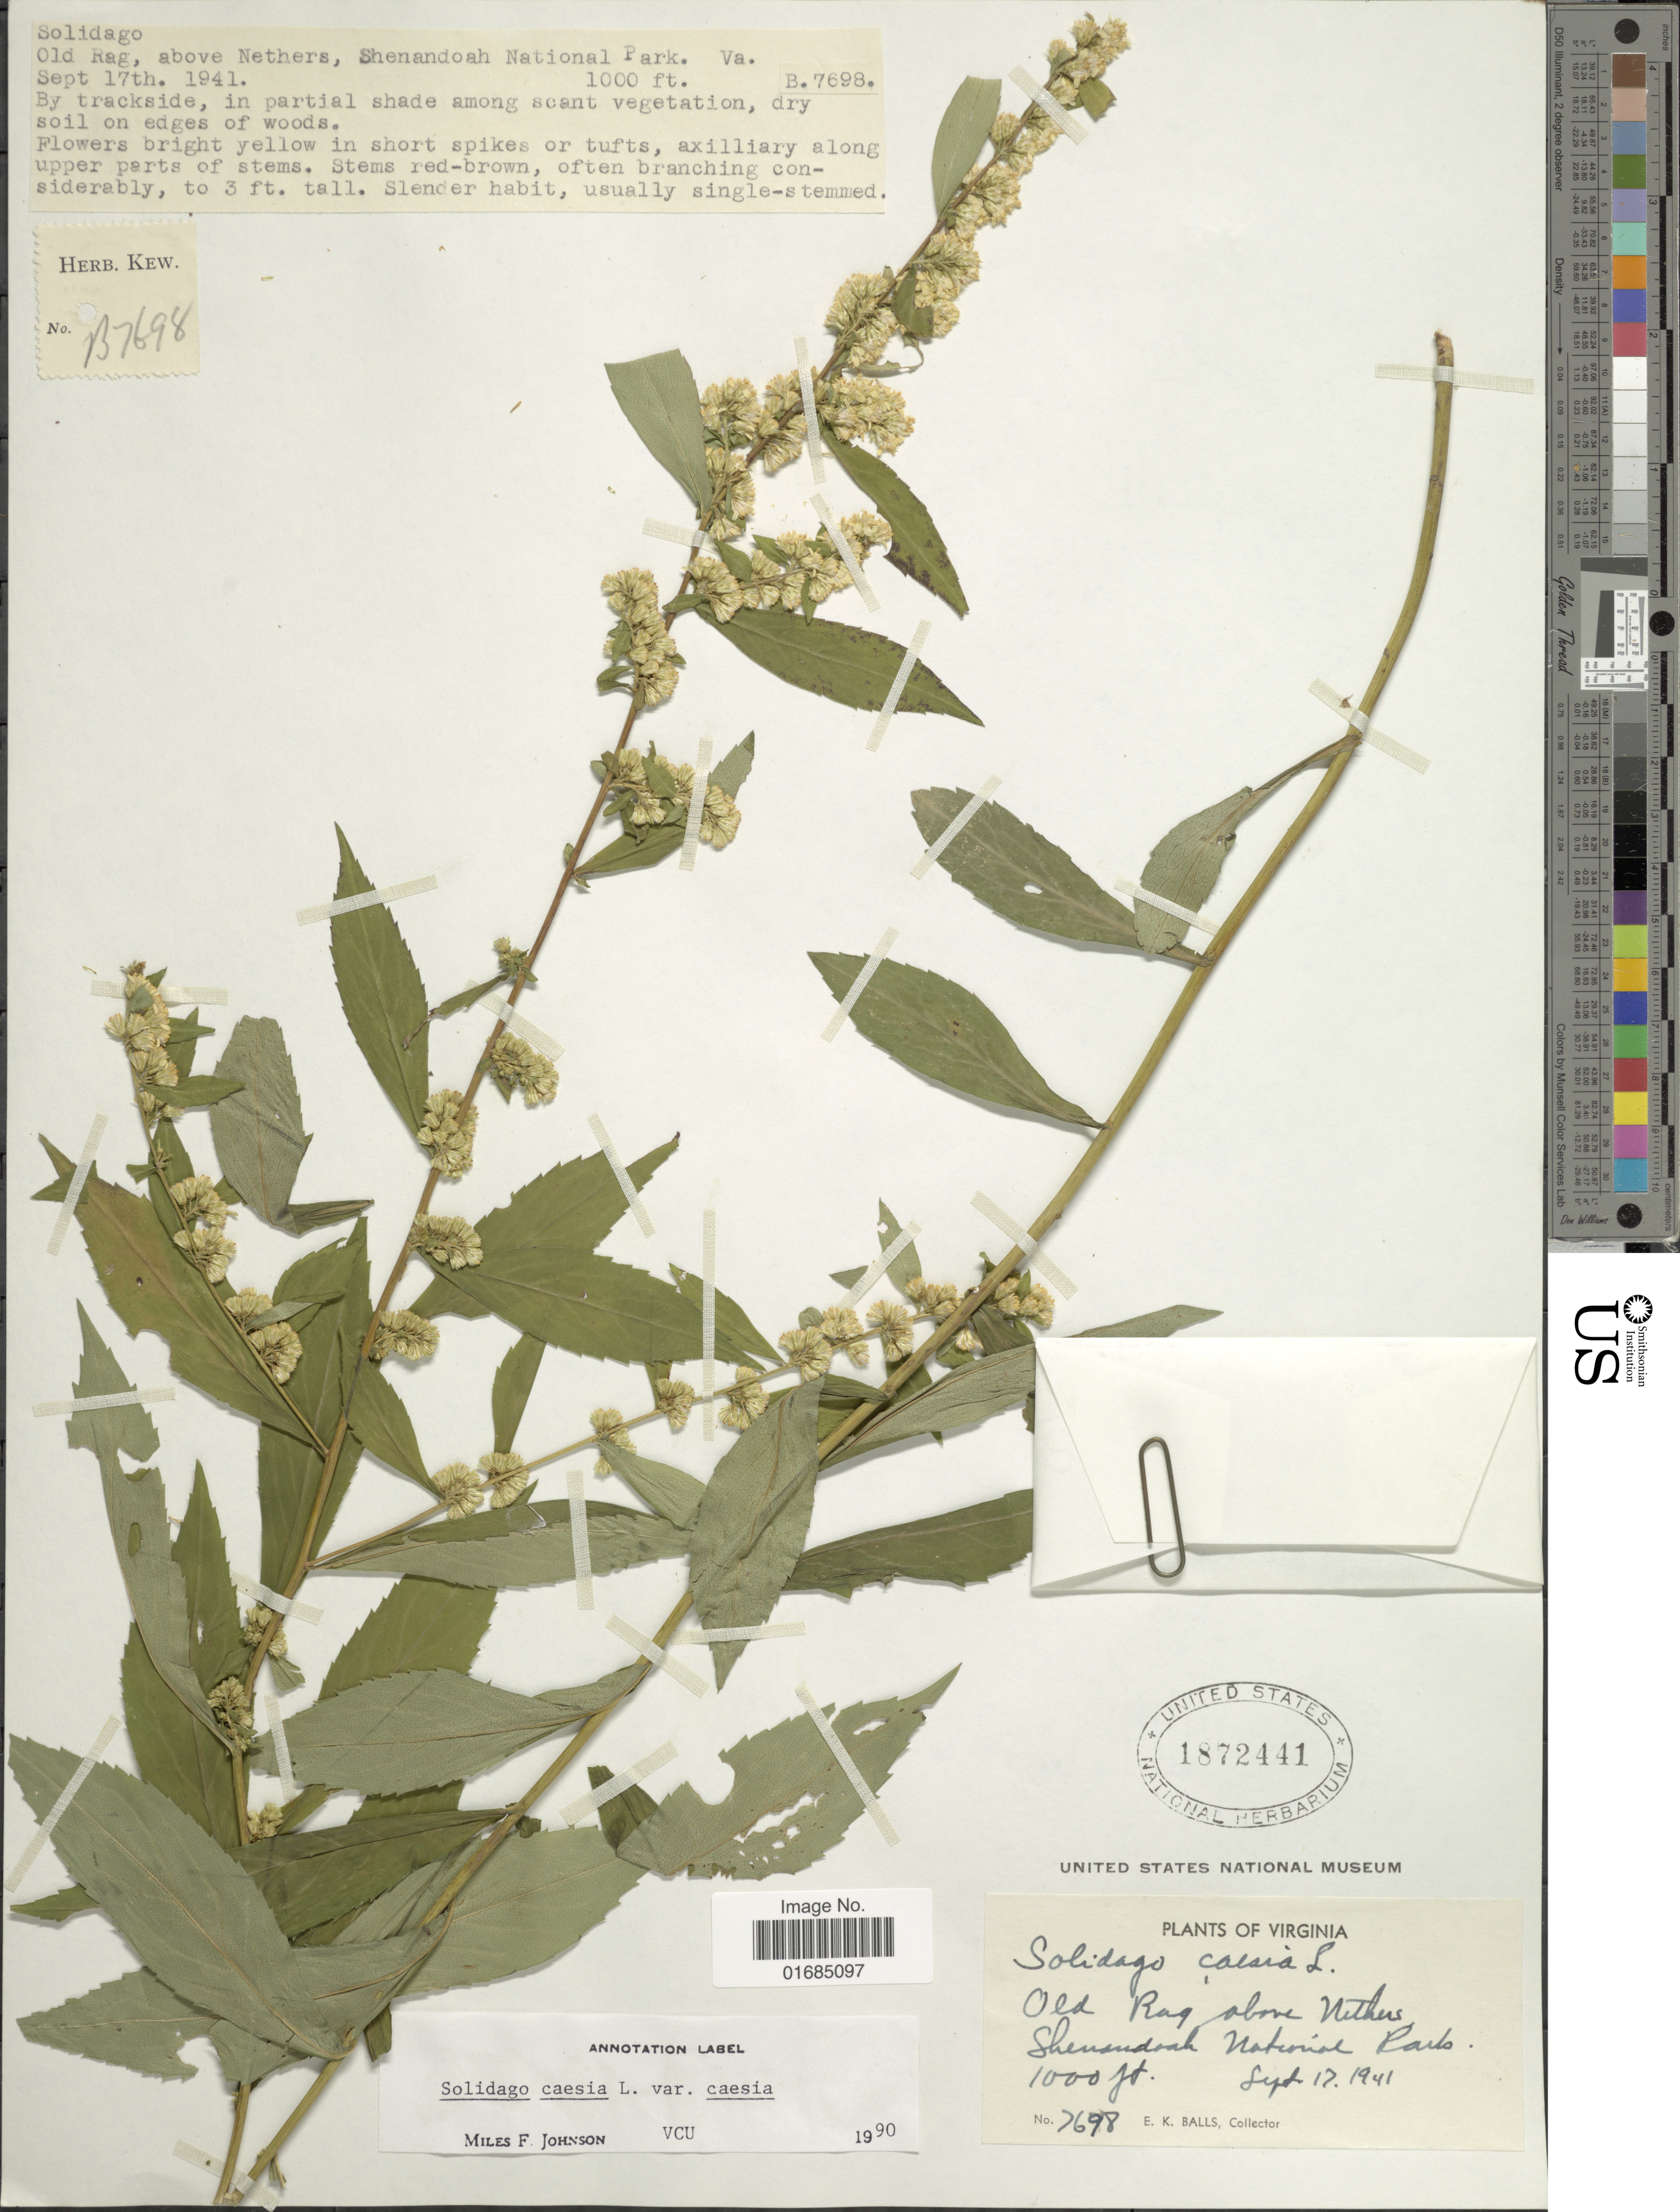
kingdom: Plantae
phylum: Tracheophyta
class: Magnoliopsida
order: Asterales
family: Asteraceae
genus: Solidago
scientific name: Solidago caesia var. caesia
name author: L.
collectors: E. K. Balls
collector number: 7698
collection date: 1941-09-17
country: United States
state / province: Virginia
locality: Old Rag above Nethers, Shenandoah National Park.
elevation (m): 305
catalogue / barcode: US 1872441